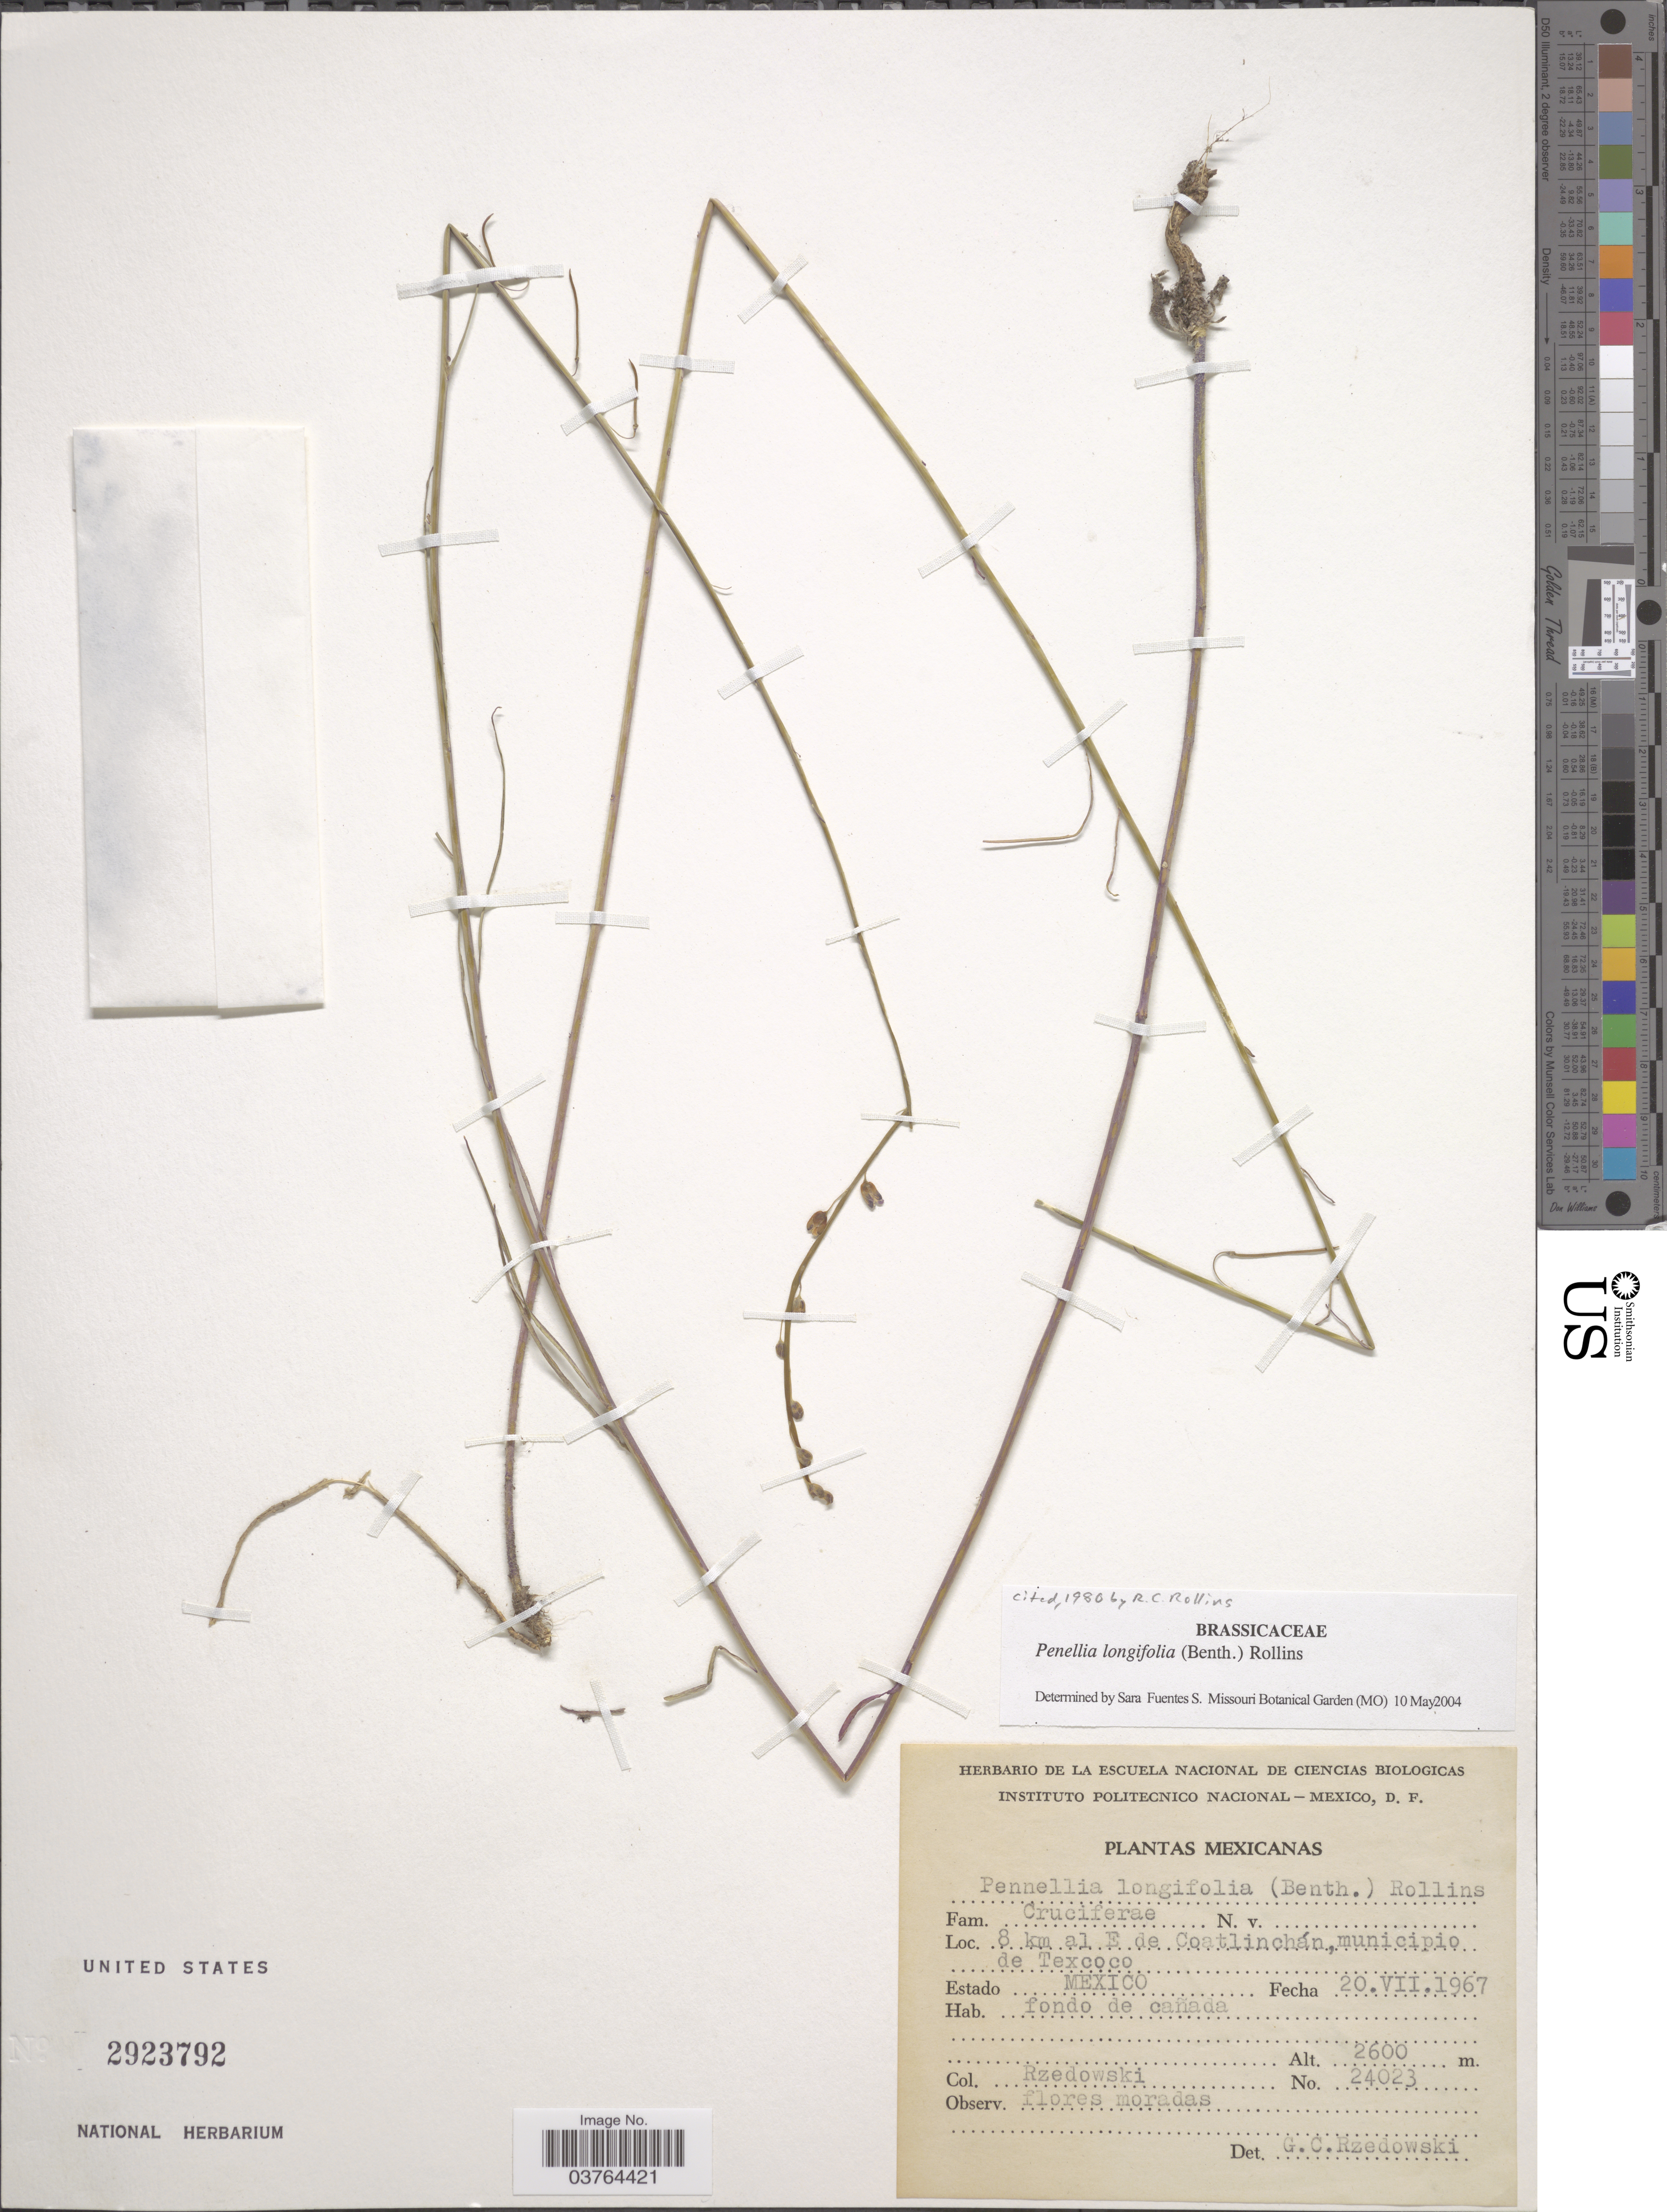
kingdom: Plantae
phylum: Tracheophyta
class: Magnoliopsida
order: Brassicales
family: Brassicaceae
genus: Pennellia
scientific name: Pennellia longifolia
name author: (Benth.) Rollins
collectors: Rzedowski, --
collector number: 24023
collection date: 1967-07-20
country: Mexico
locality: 8 km al E de Coatlinchán, municipio de Texcoco.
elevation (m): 2600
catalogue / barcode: US 2923792